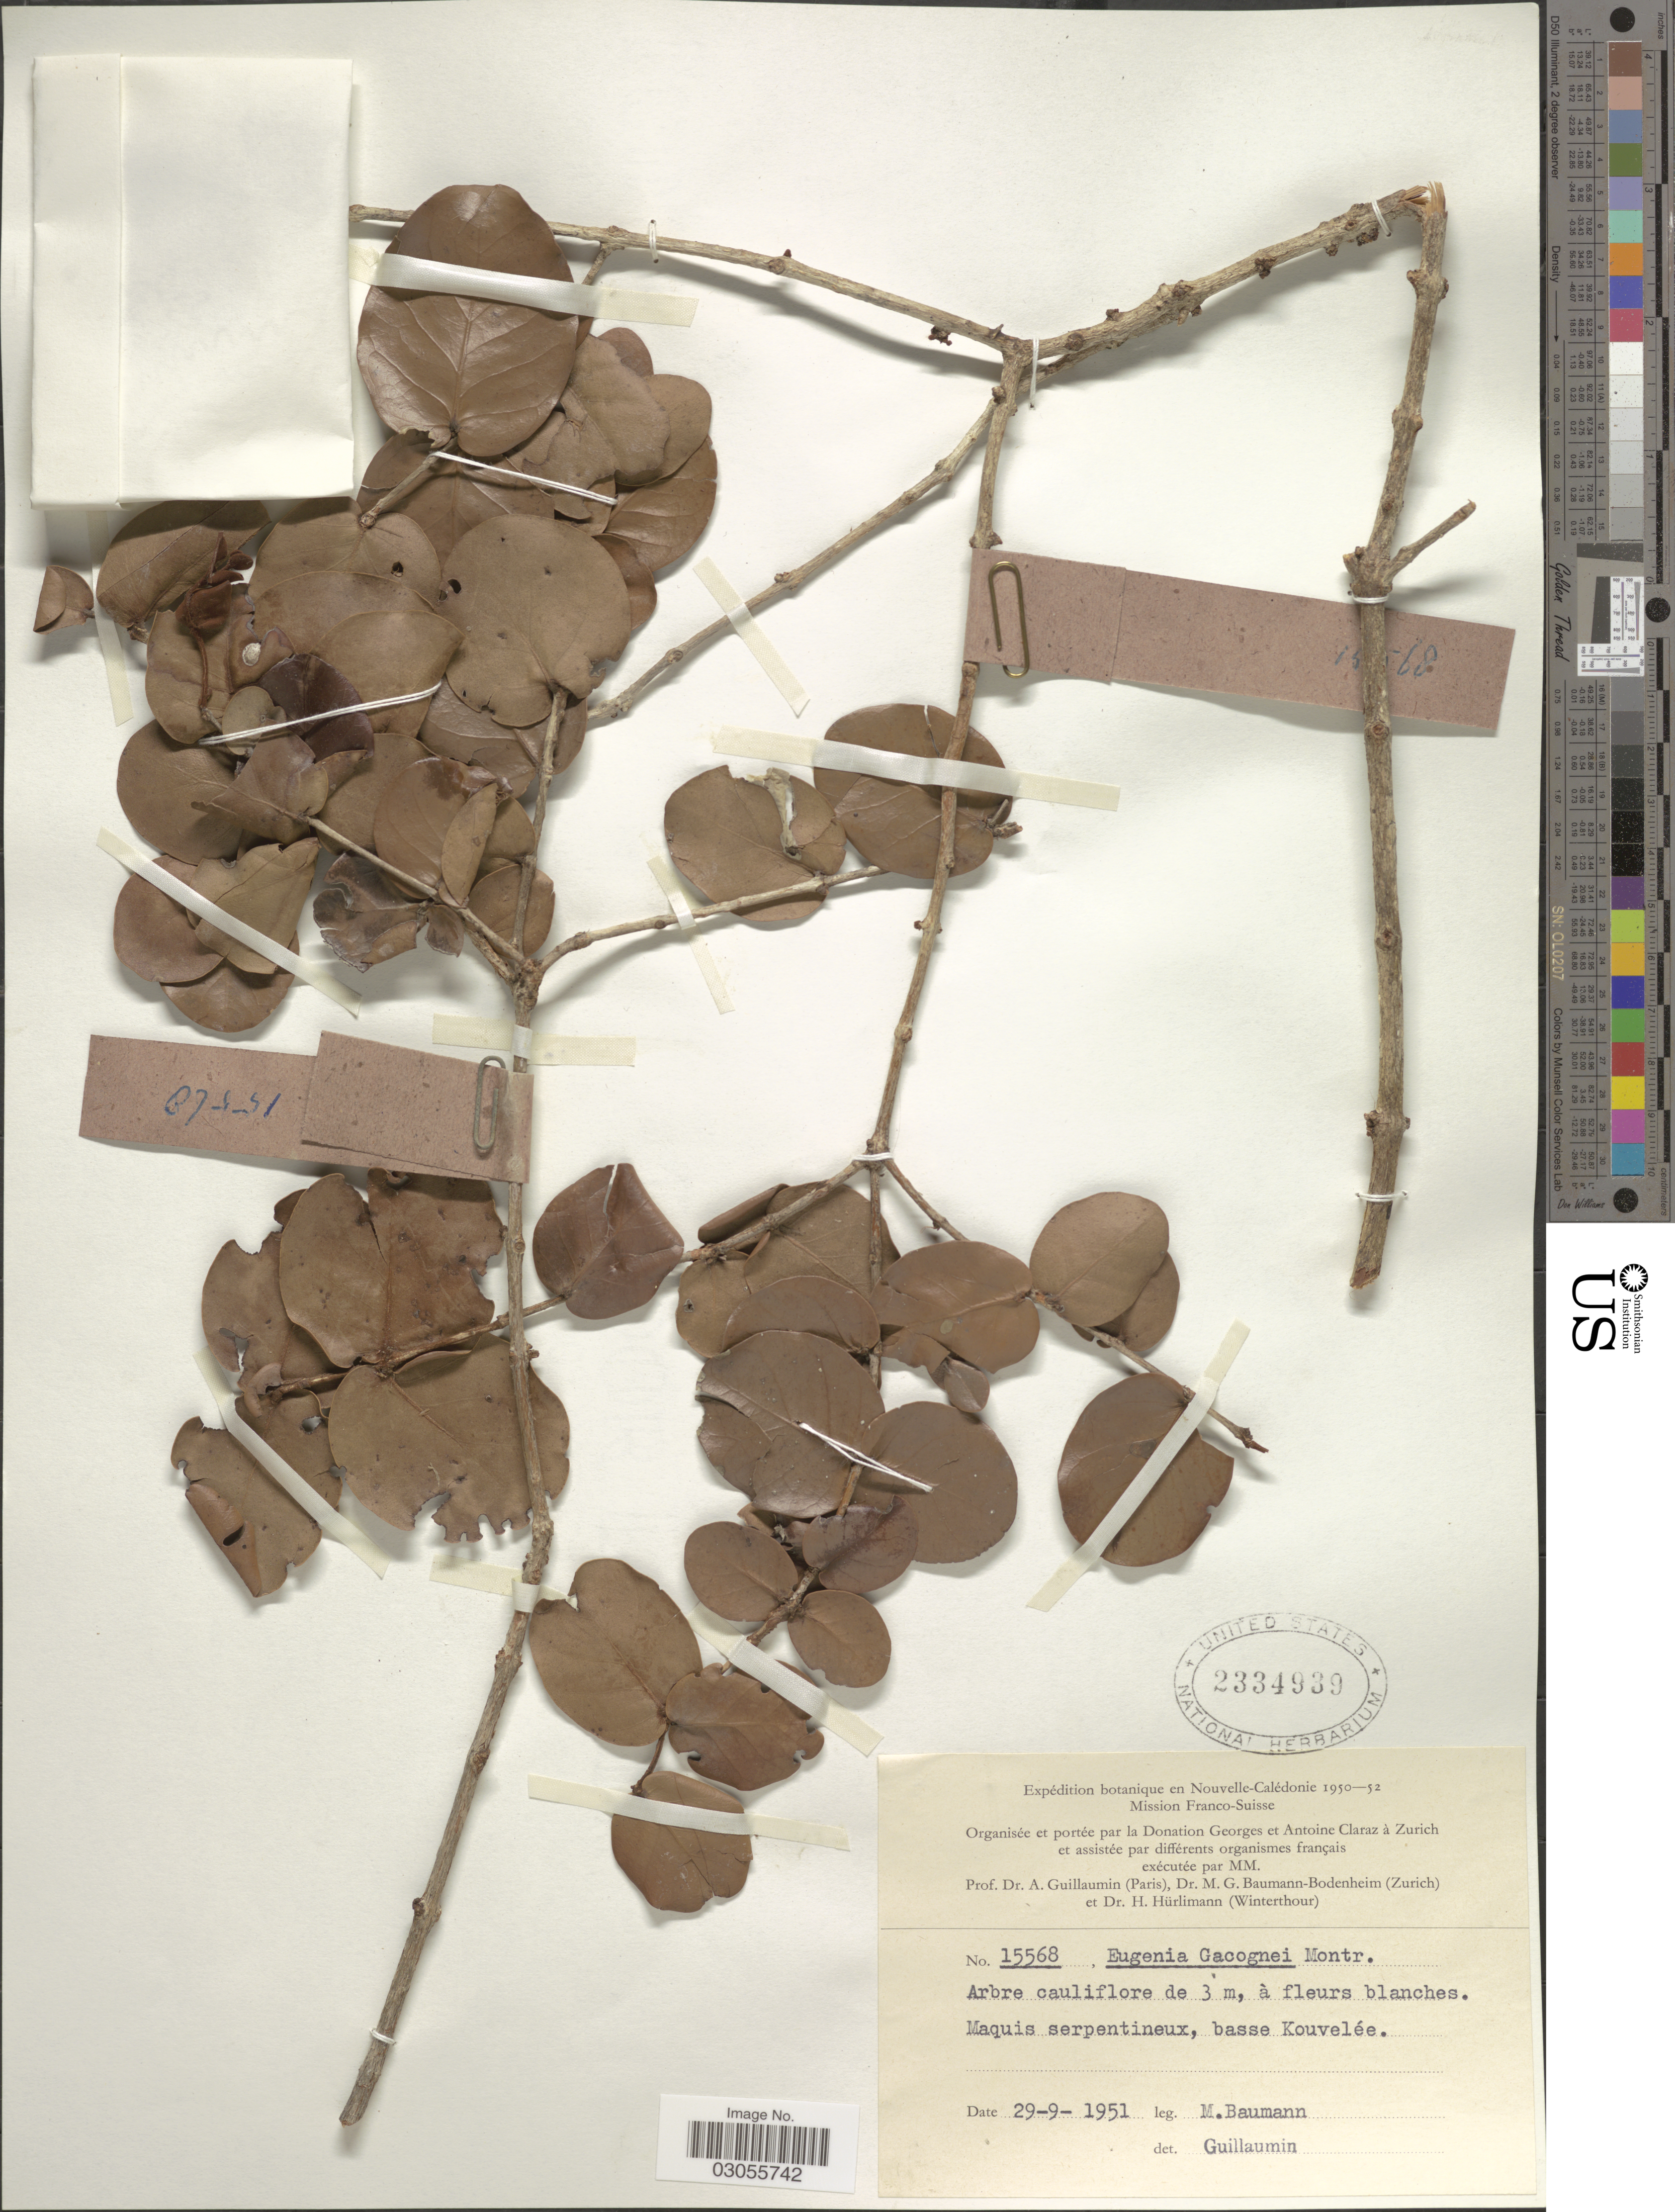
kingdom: Plantae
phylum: Tracheophyta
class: Magnoliopsida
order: Myrtales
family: Myrtaceae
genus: Eugenia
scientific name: Eugenia gacognei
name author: Montrouz.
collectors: M. Baumann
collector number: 15568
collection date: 1951-09-29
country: New Caledonia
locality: Maquis serpentineux, basse Kouvelée.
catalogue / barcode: US 2334939